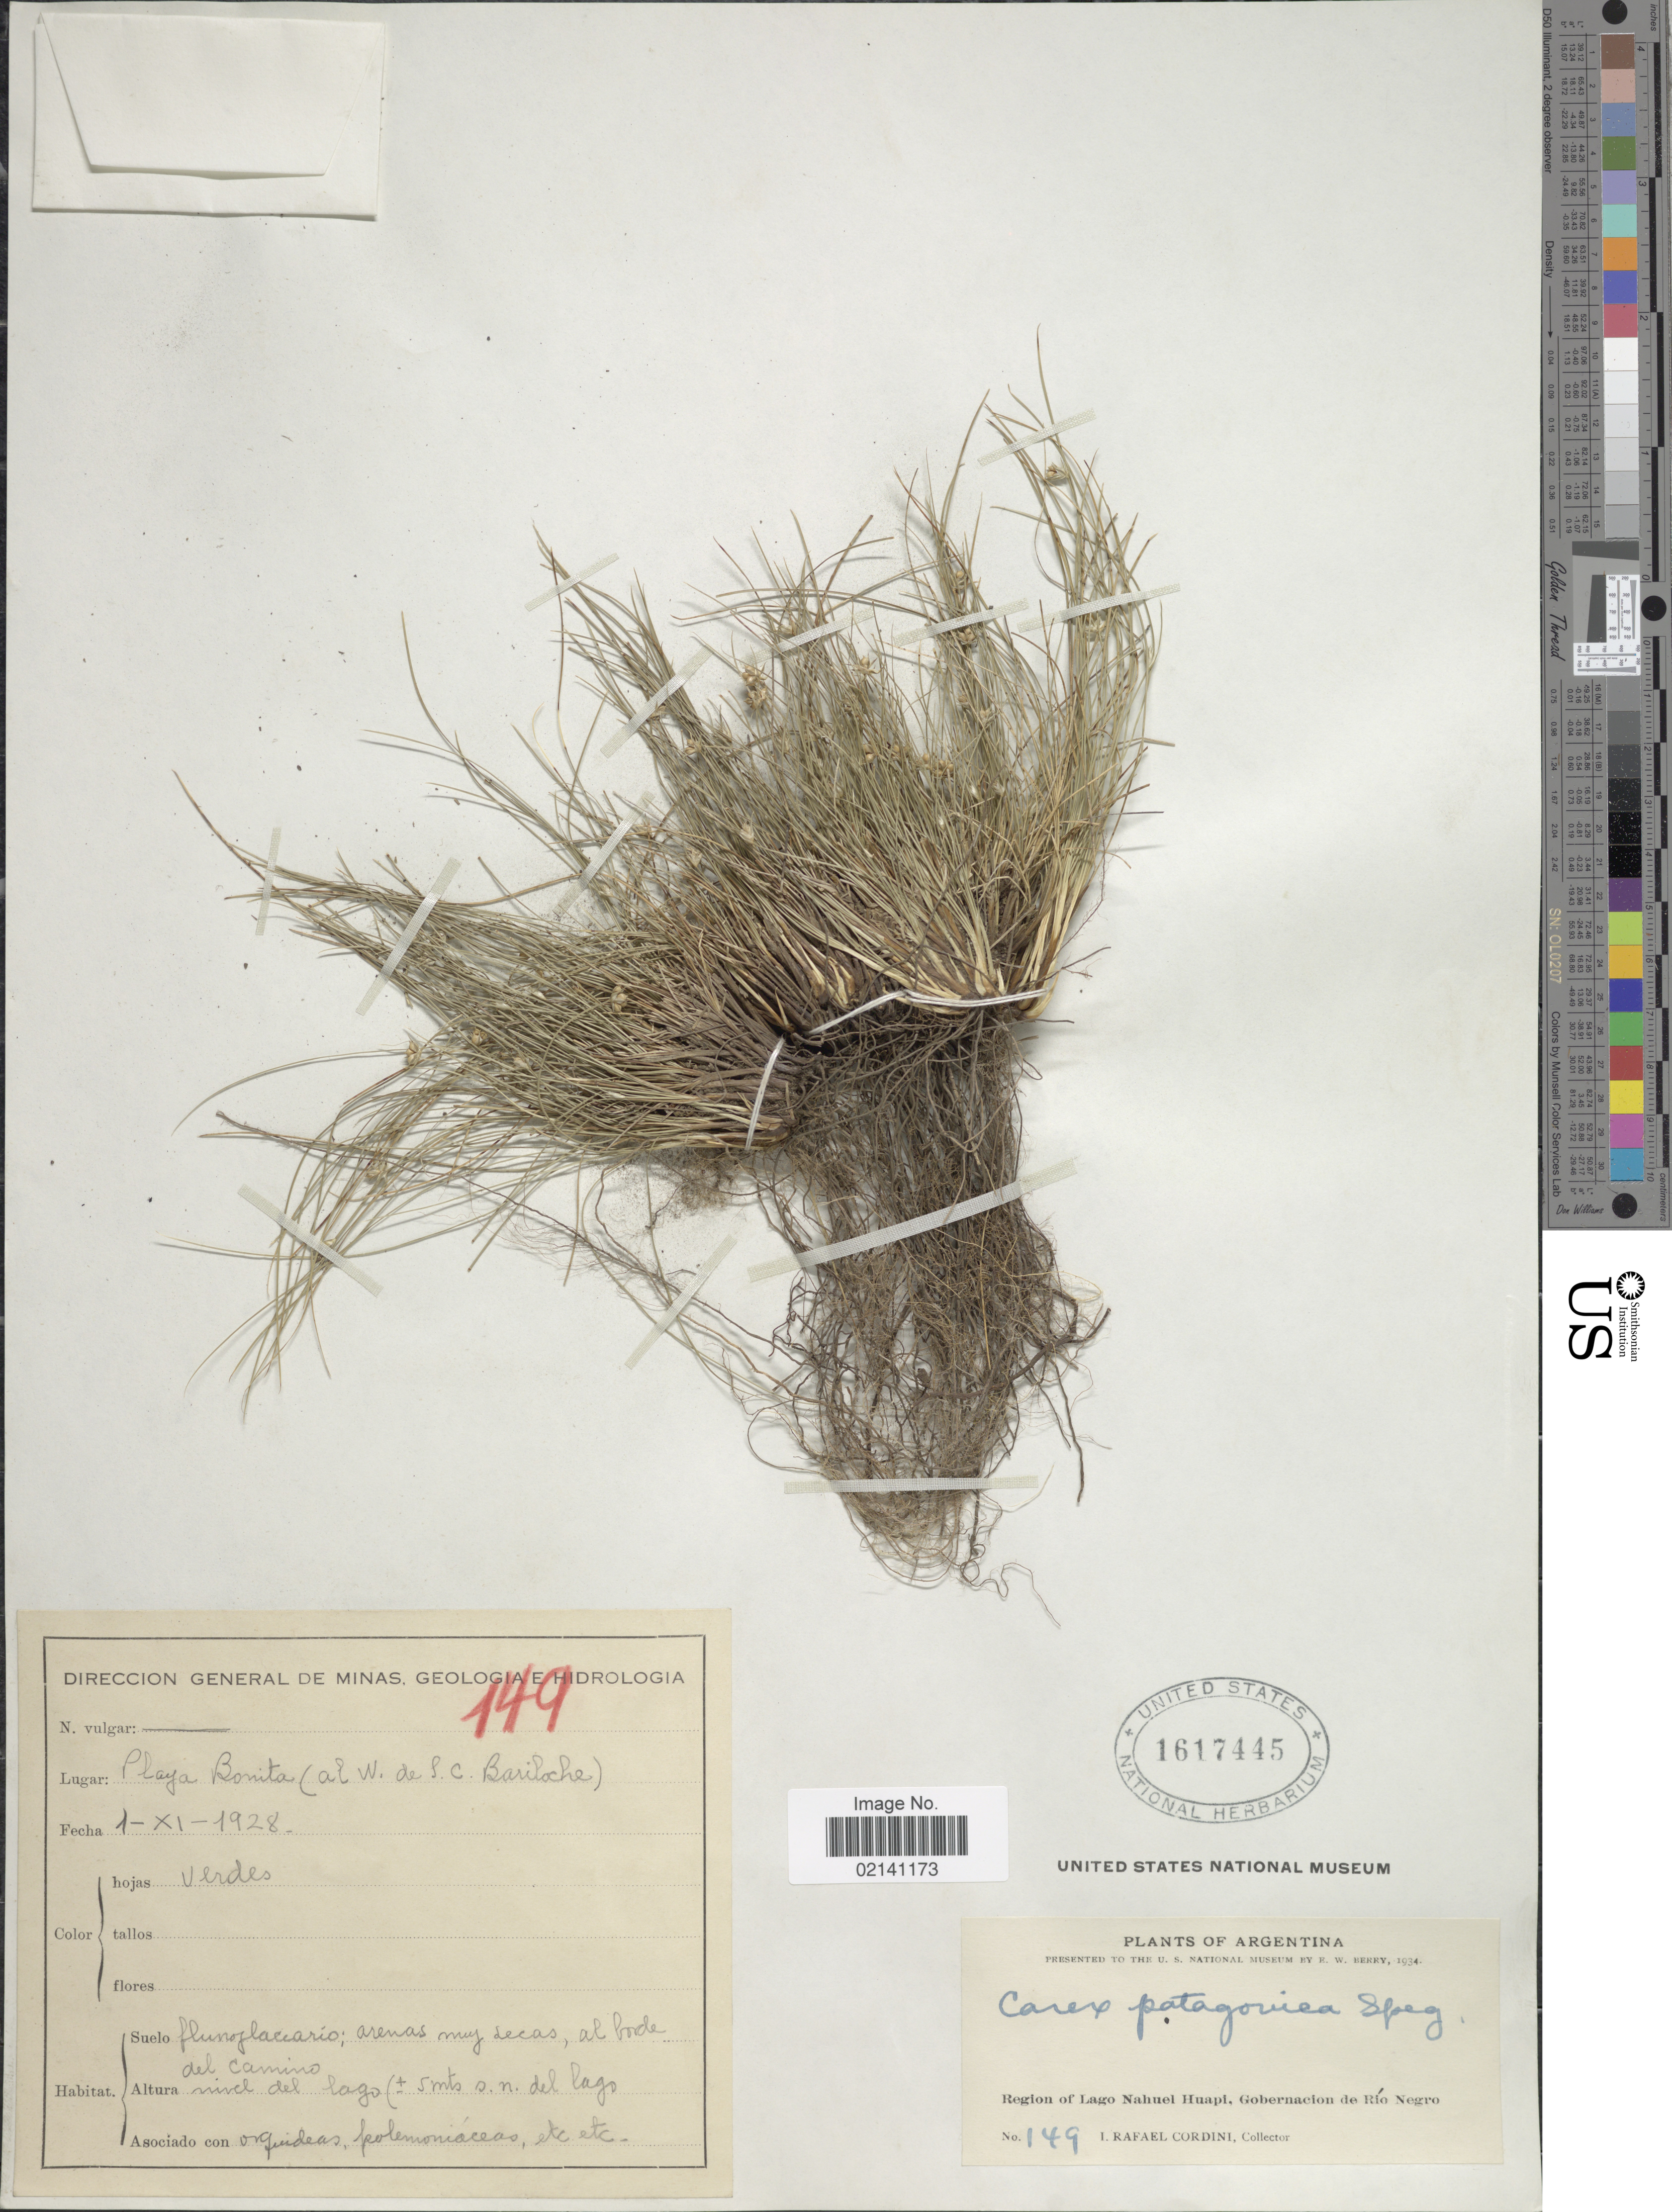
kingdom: Plantae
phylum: Tracheophyta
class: Liliopsida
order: Poales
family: Cyperaceae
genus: Carex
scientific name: Carex patagonica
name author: Speg.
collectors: I. Cordini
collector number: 149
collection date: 1928-11-01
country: Argentina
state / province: Rio Negro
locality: Region of Lago Nahuel Huapi, Gobernacion de Rio Negro, Playa Bonita (al W. de S.C. Bariloche), arenas muy secas, al borde del camino.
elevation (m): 5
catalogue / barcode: US 1617445